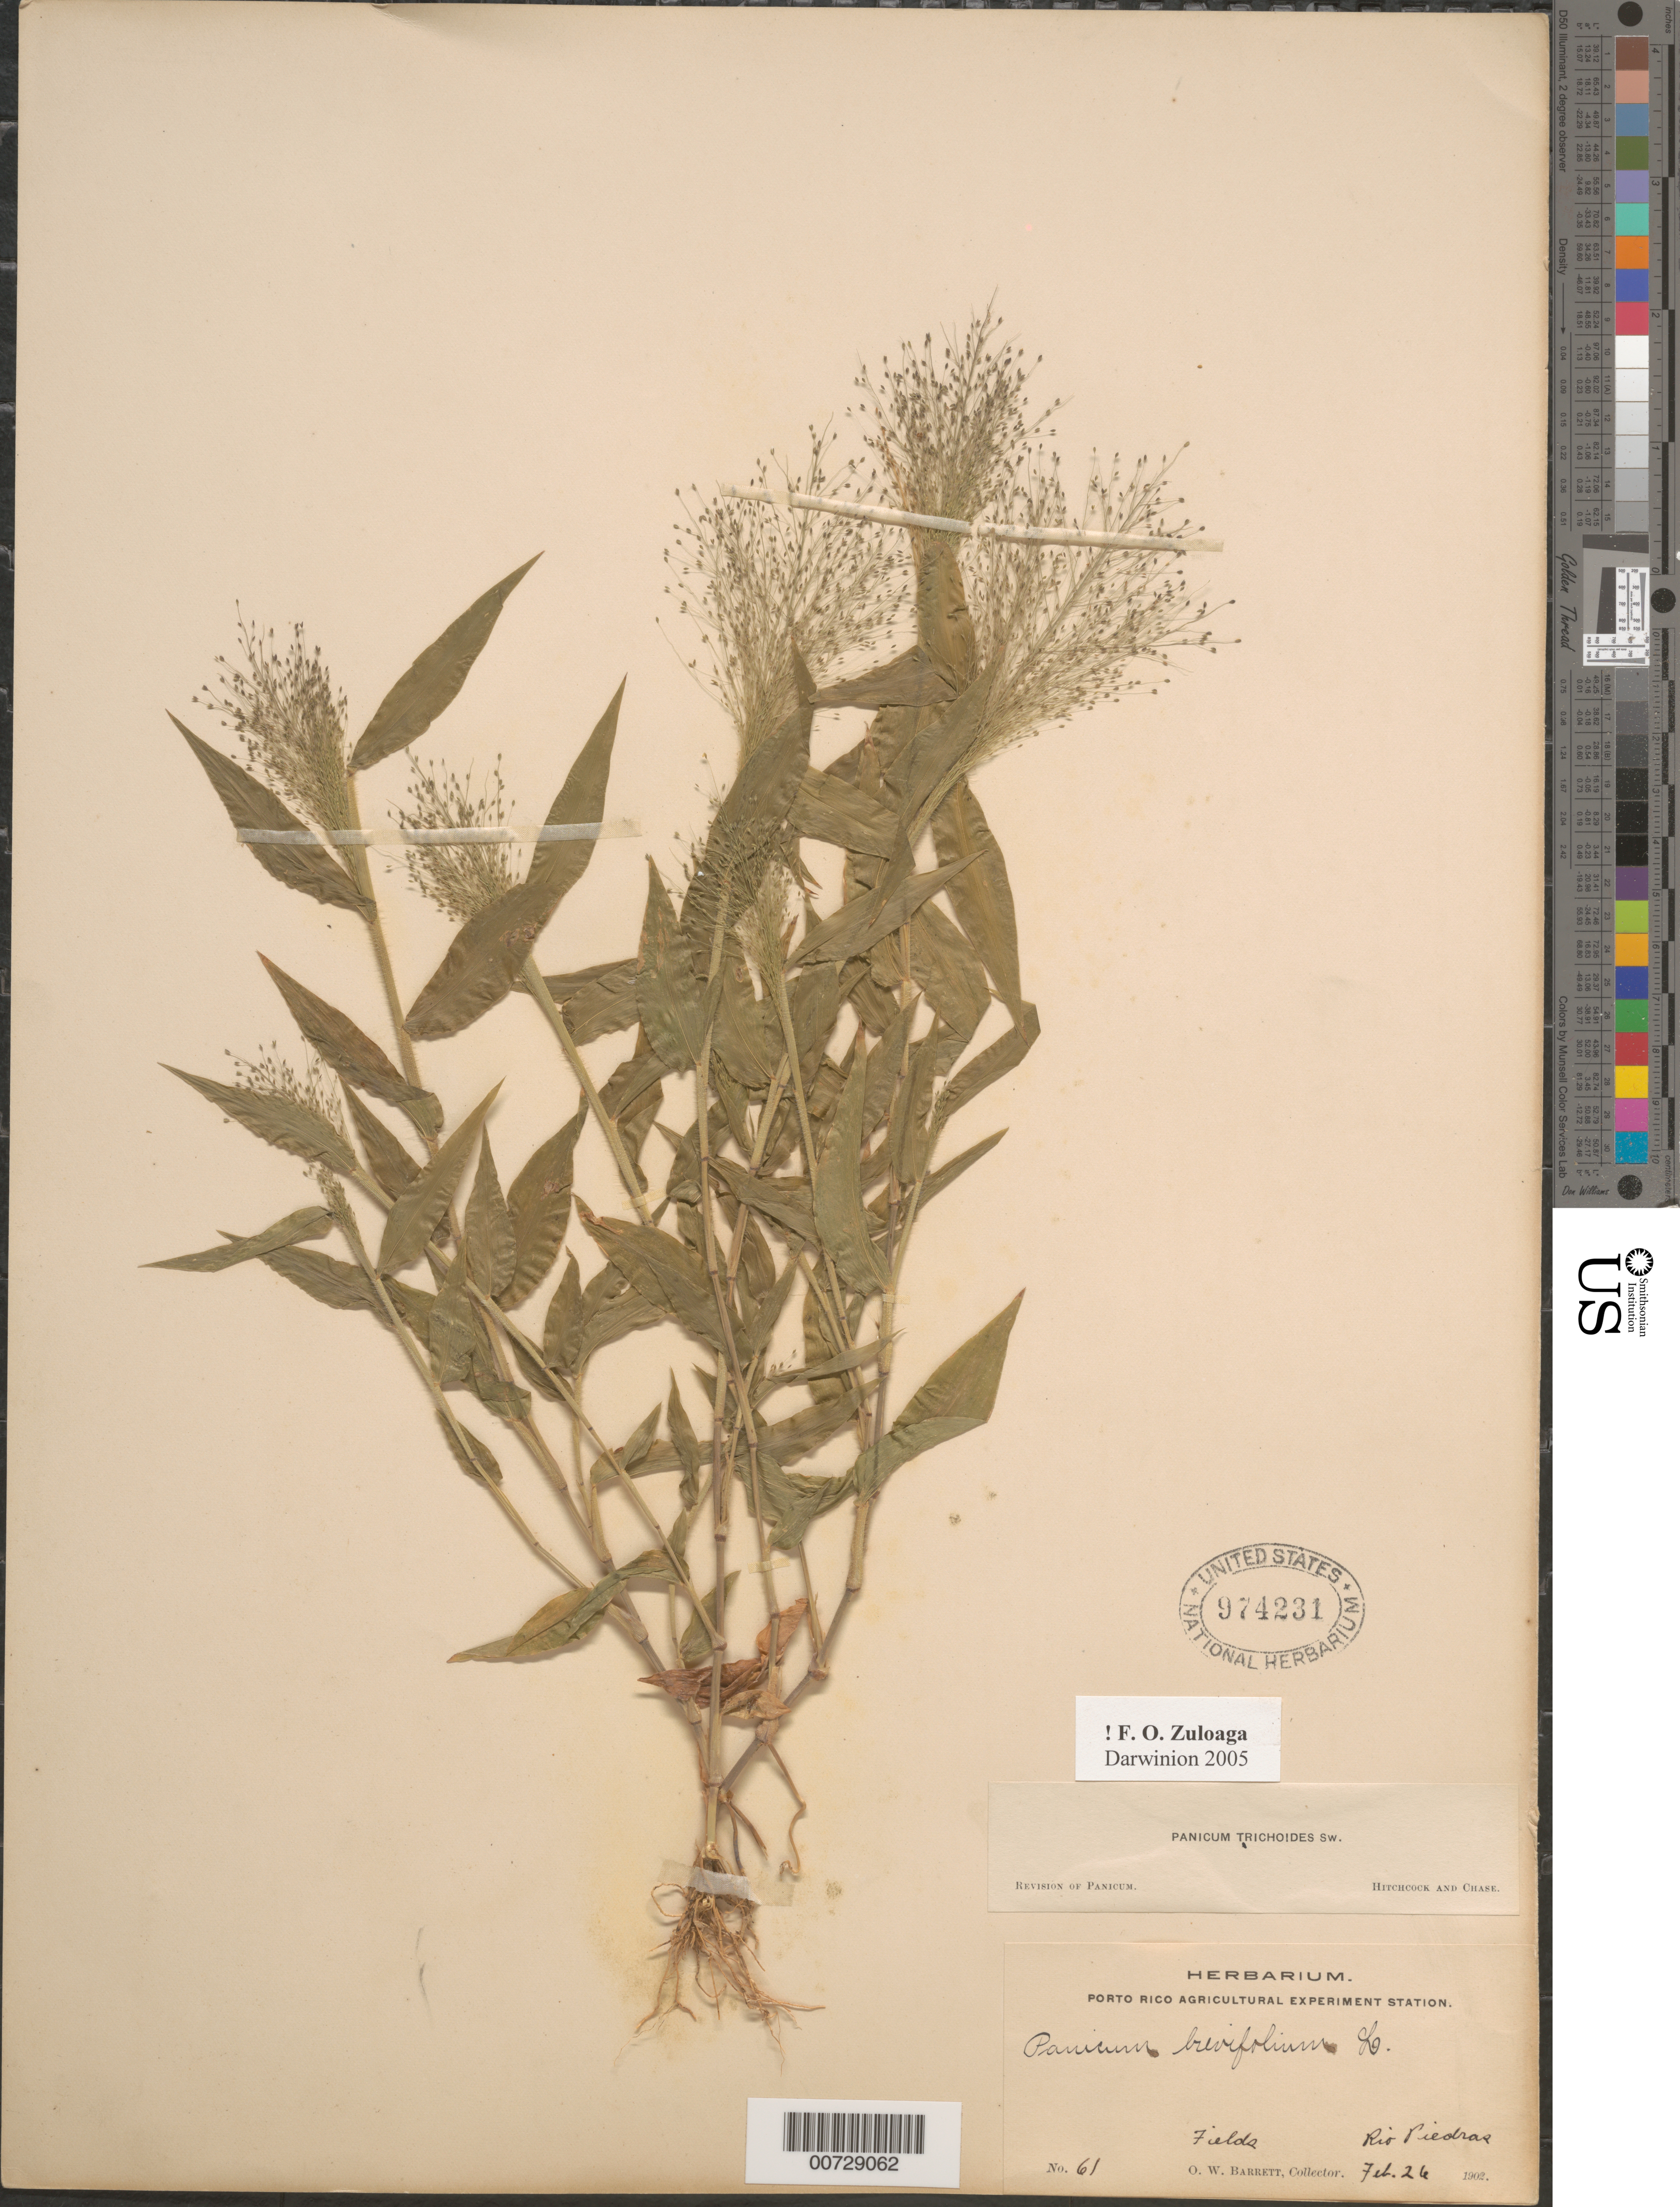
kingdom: Plantae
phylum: Tracheophyta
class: Liliopsida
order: Poales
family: Poaceae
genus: Panicum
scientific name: Panicum trichoides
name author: Sw.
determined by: Hitchcock, Albert S.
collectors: O. Barrett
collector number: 61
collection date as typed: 26 Feb 1902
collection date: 1902-02-26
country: Puerto Rico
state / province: San Juan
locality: P.R. Agric. Exp. Station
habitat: Fields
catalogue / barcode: US 974231